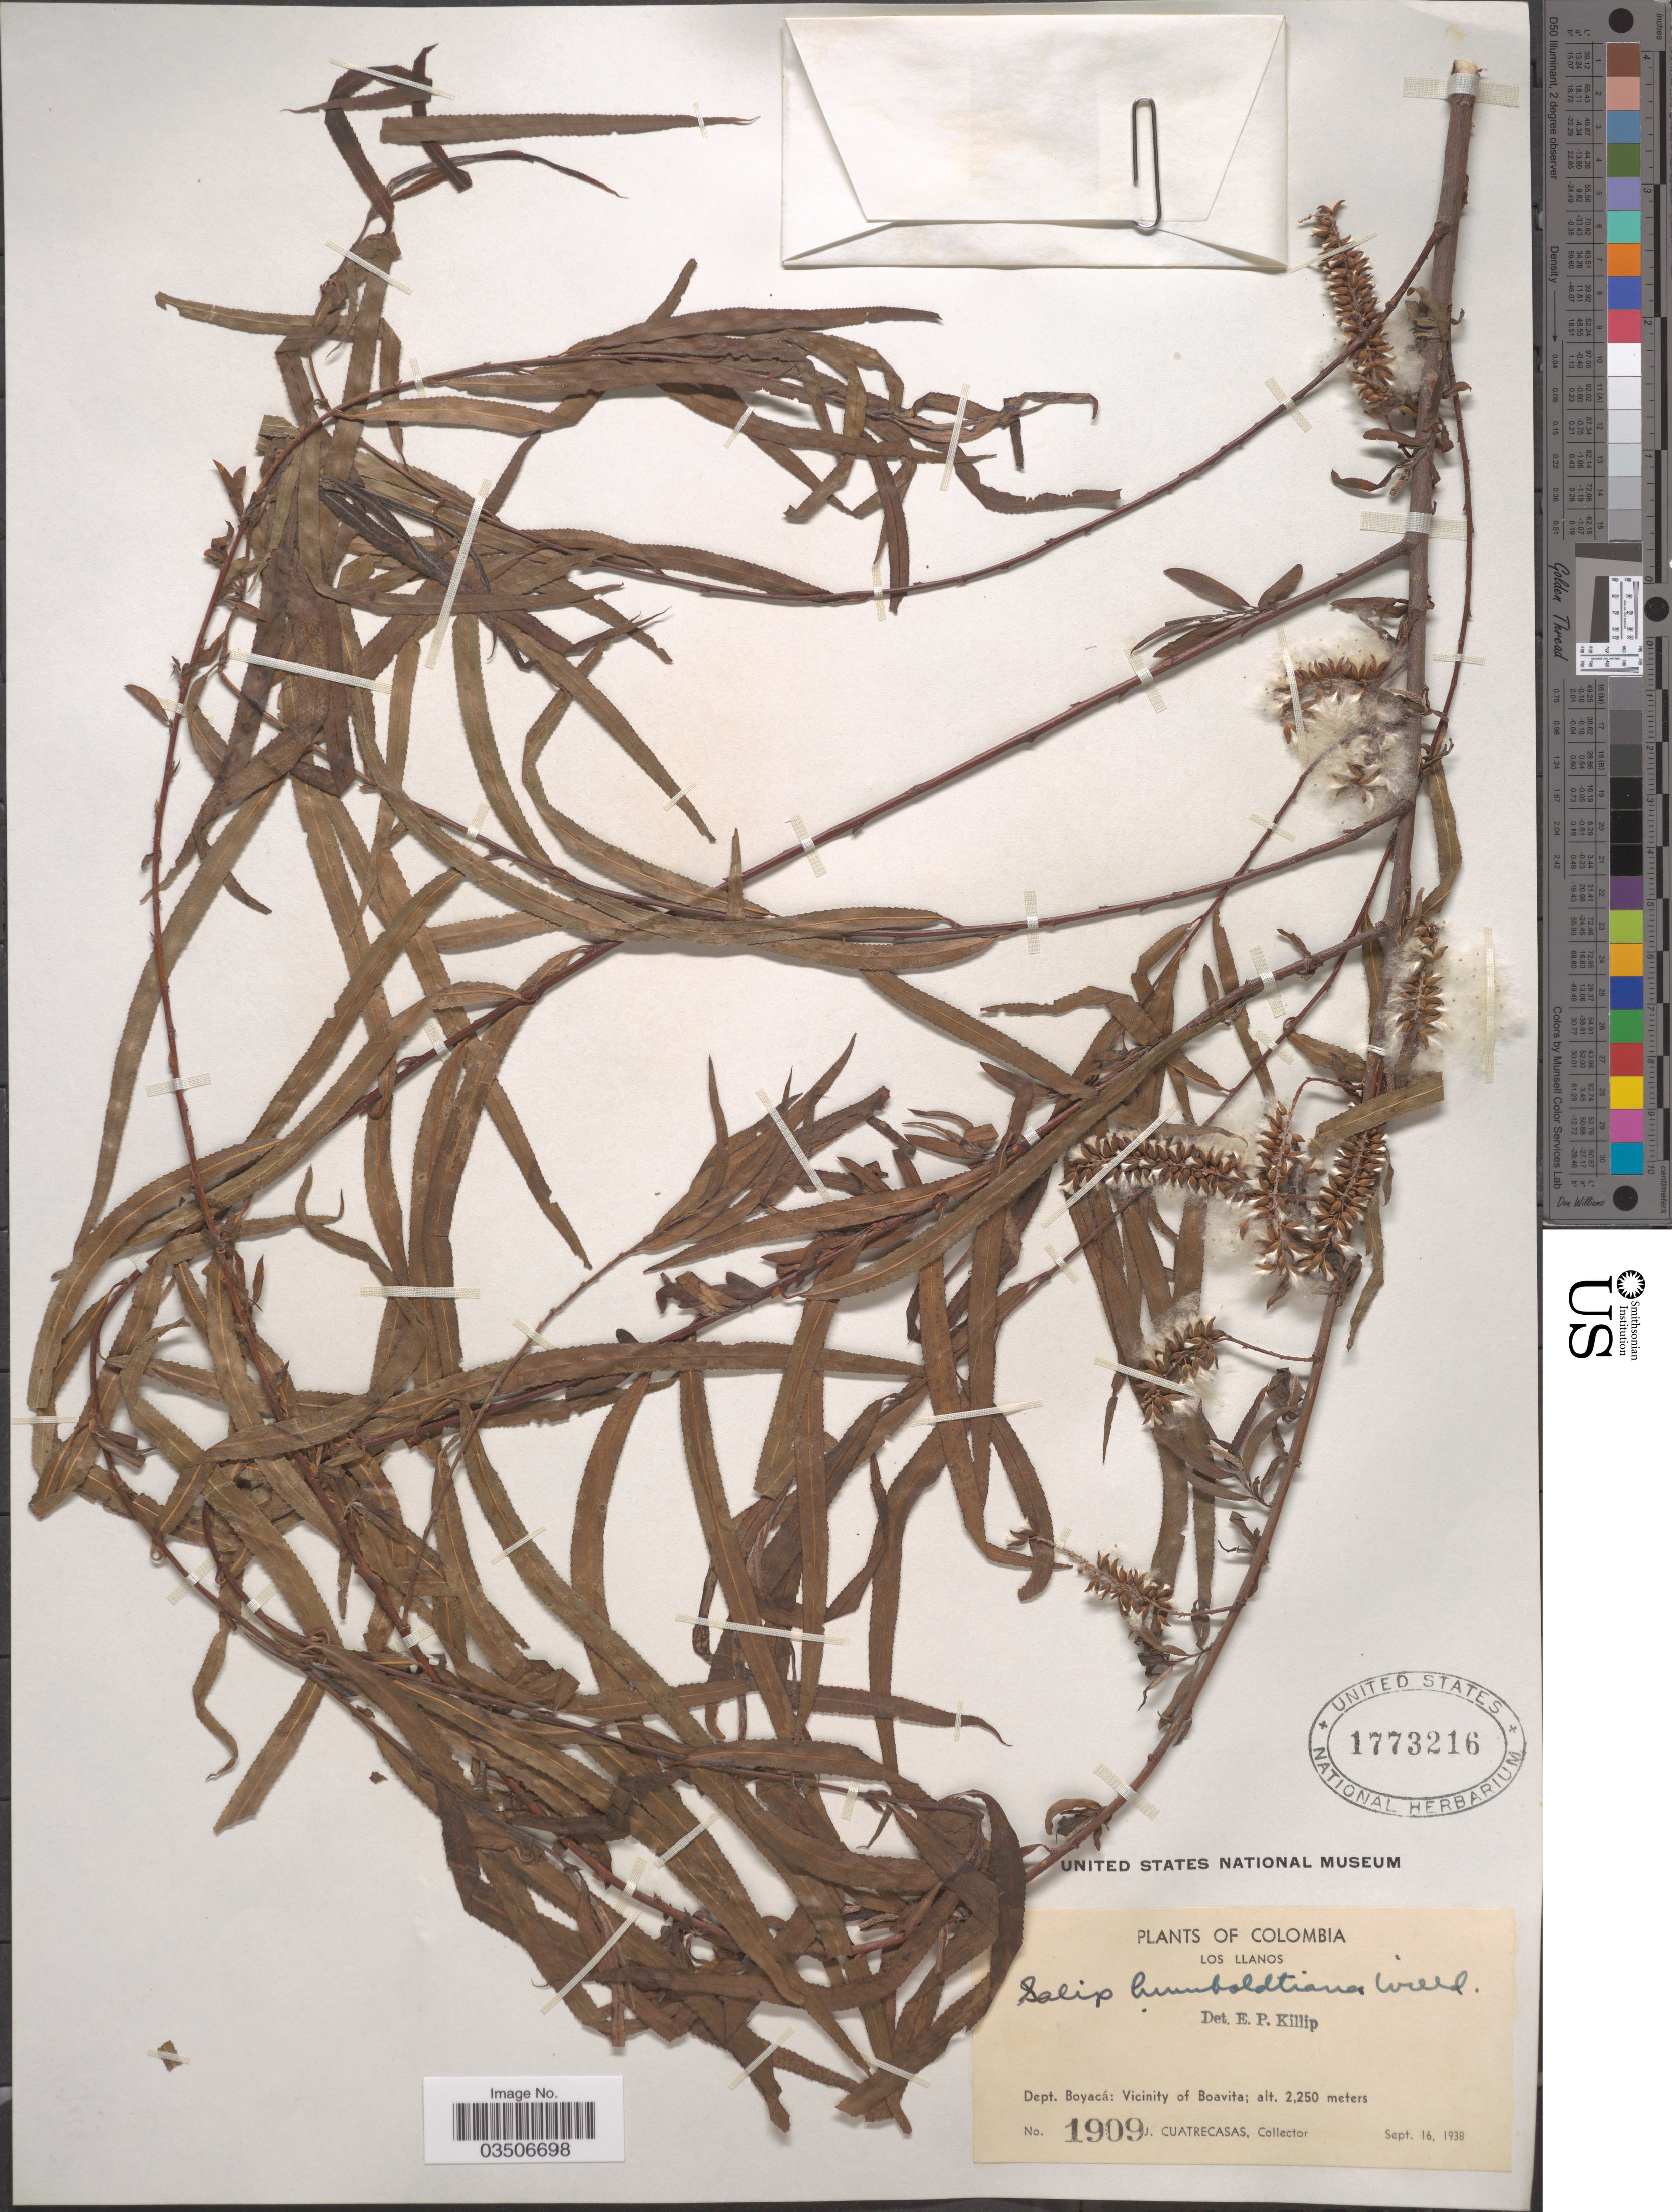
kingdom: Plantae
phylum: Tracheophyta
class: Magnoliopsida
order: Malpighiales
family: Salicaceae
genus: Salix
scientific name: Salix humboldtiana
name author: Willd.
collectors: J. Cuatrecasas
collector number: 1909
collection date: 1938-09-16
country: Colombia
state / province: Boyacá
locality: Los Llanos. Dept. Boyacá: Vicinity of Boavita.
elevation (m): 2250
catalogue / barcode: US 1773216